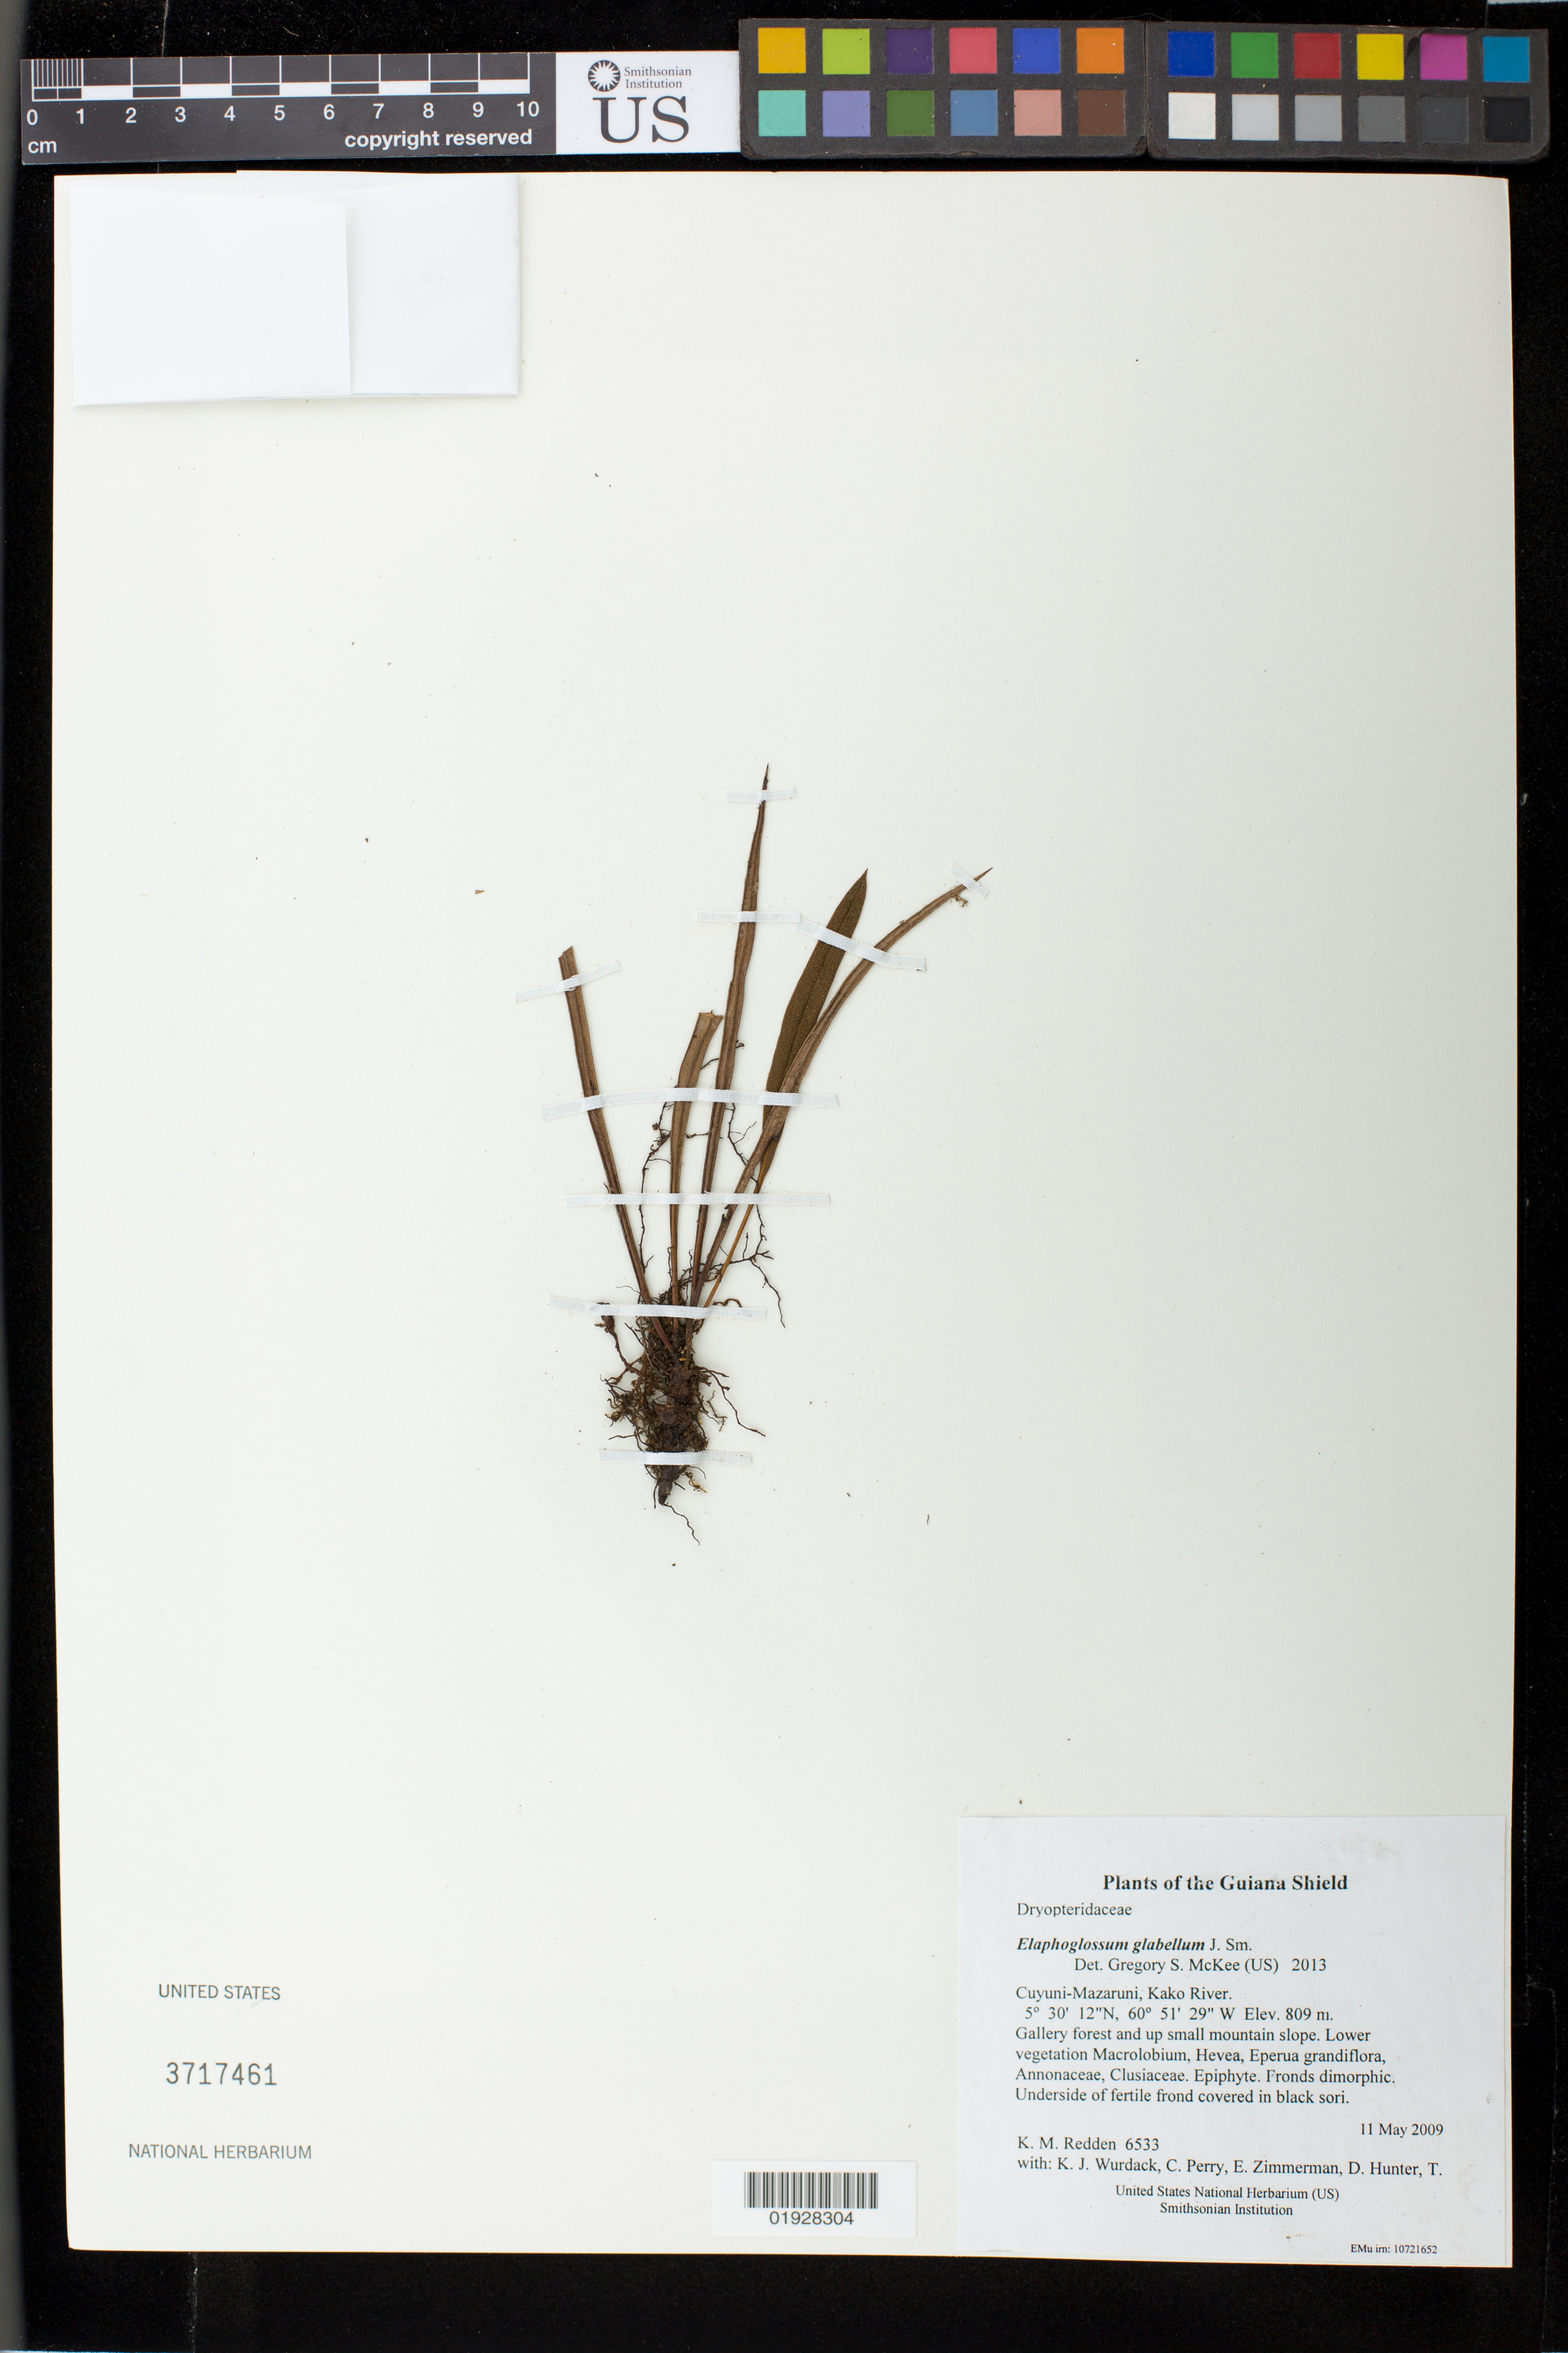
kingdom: Plantae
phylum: Tracheophyta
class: Polypodiopsida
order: Polypodiales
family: Dryopteridaceae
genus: Elaphoglossum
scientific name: Elaphoglossum glabellum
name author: J. Sm.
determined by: McKee, G. S., (US), NMNH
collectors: K. M. Redden, K. Wurdack, C. Perry, E. Zimmerman, D. Hunter, T. Hunter & V. Roland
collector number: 6533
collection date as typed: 11 May 2009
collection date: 2009-05-11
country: Guyana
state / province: Cuyuni-Mazaruni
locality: Kako River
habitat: Gallery forest and up small mountain slope. Lower vegetation Macrolobium, Hevea, Eperua grandiflora, Annonaceae, Clusiaceae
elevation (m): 809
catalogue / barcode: US 3717461